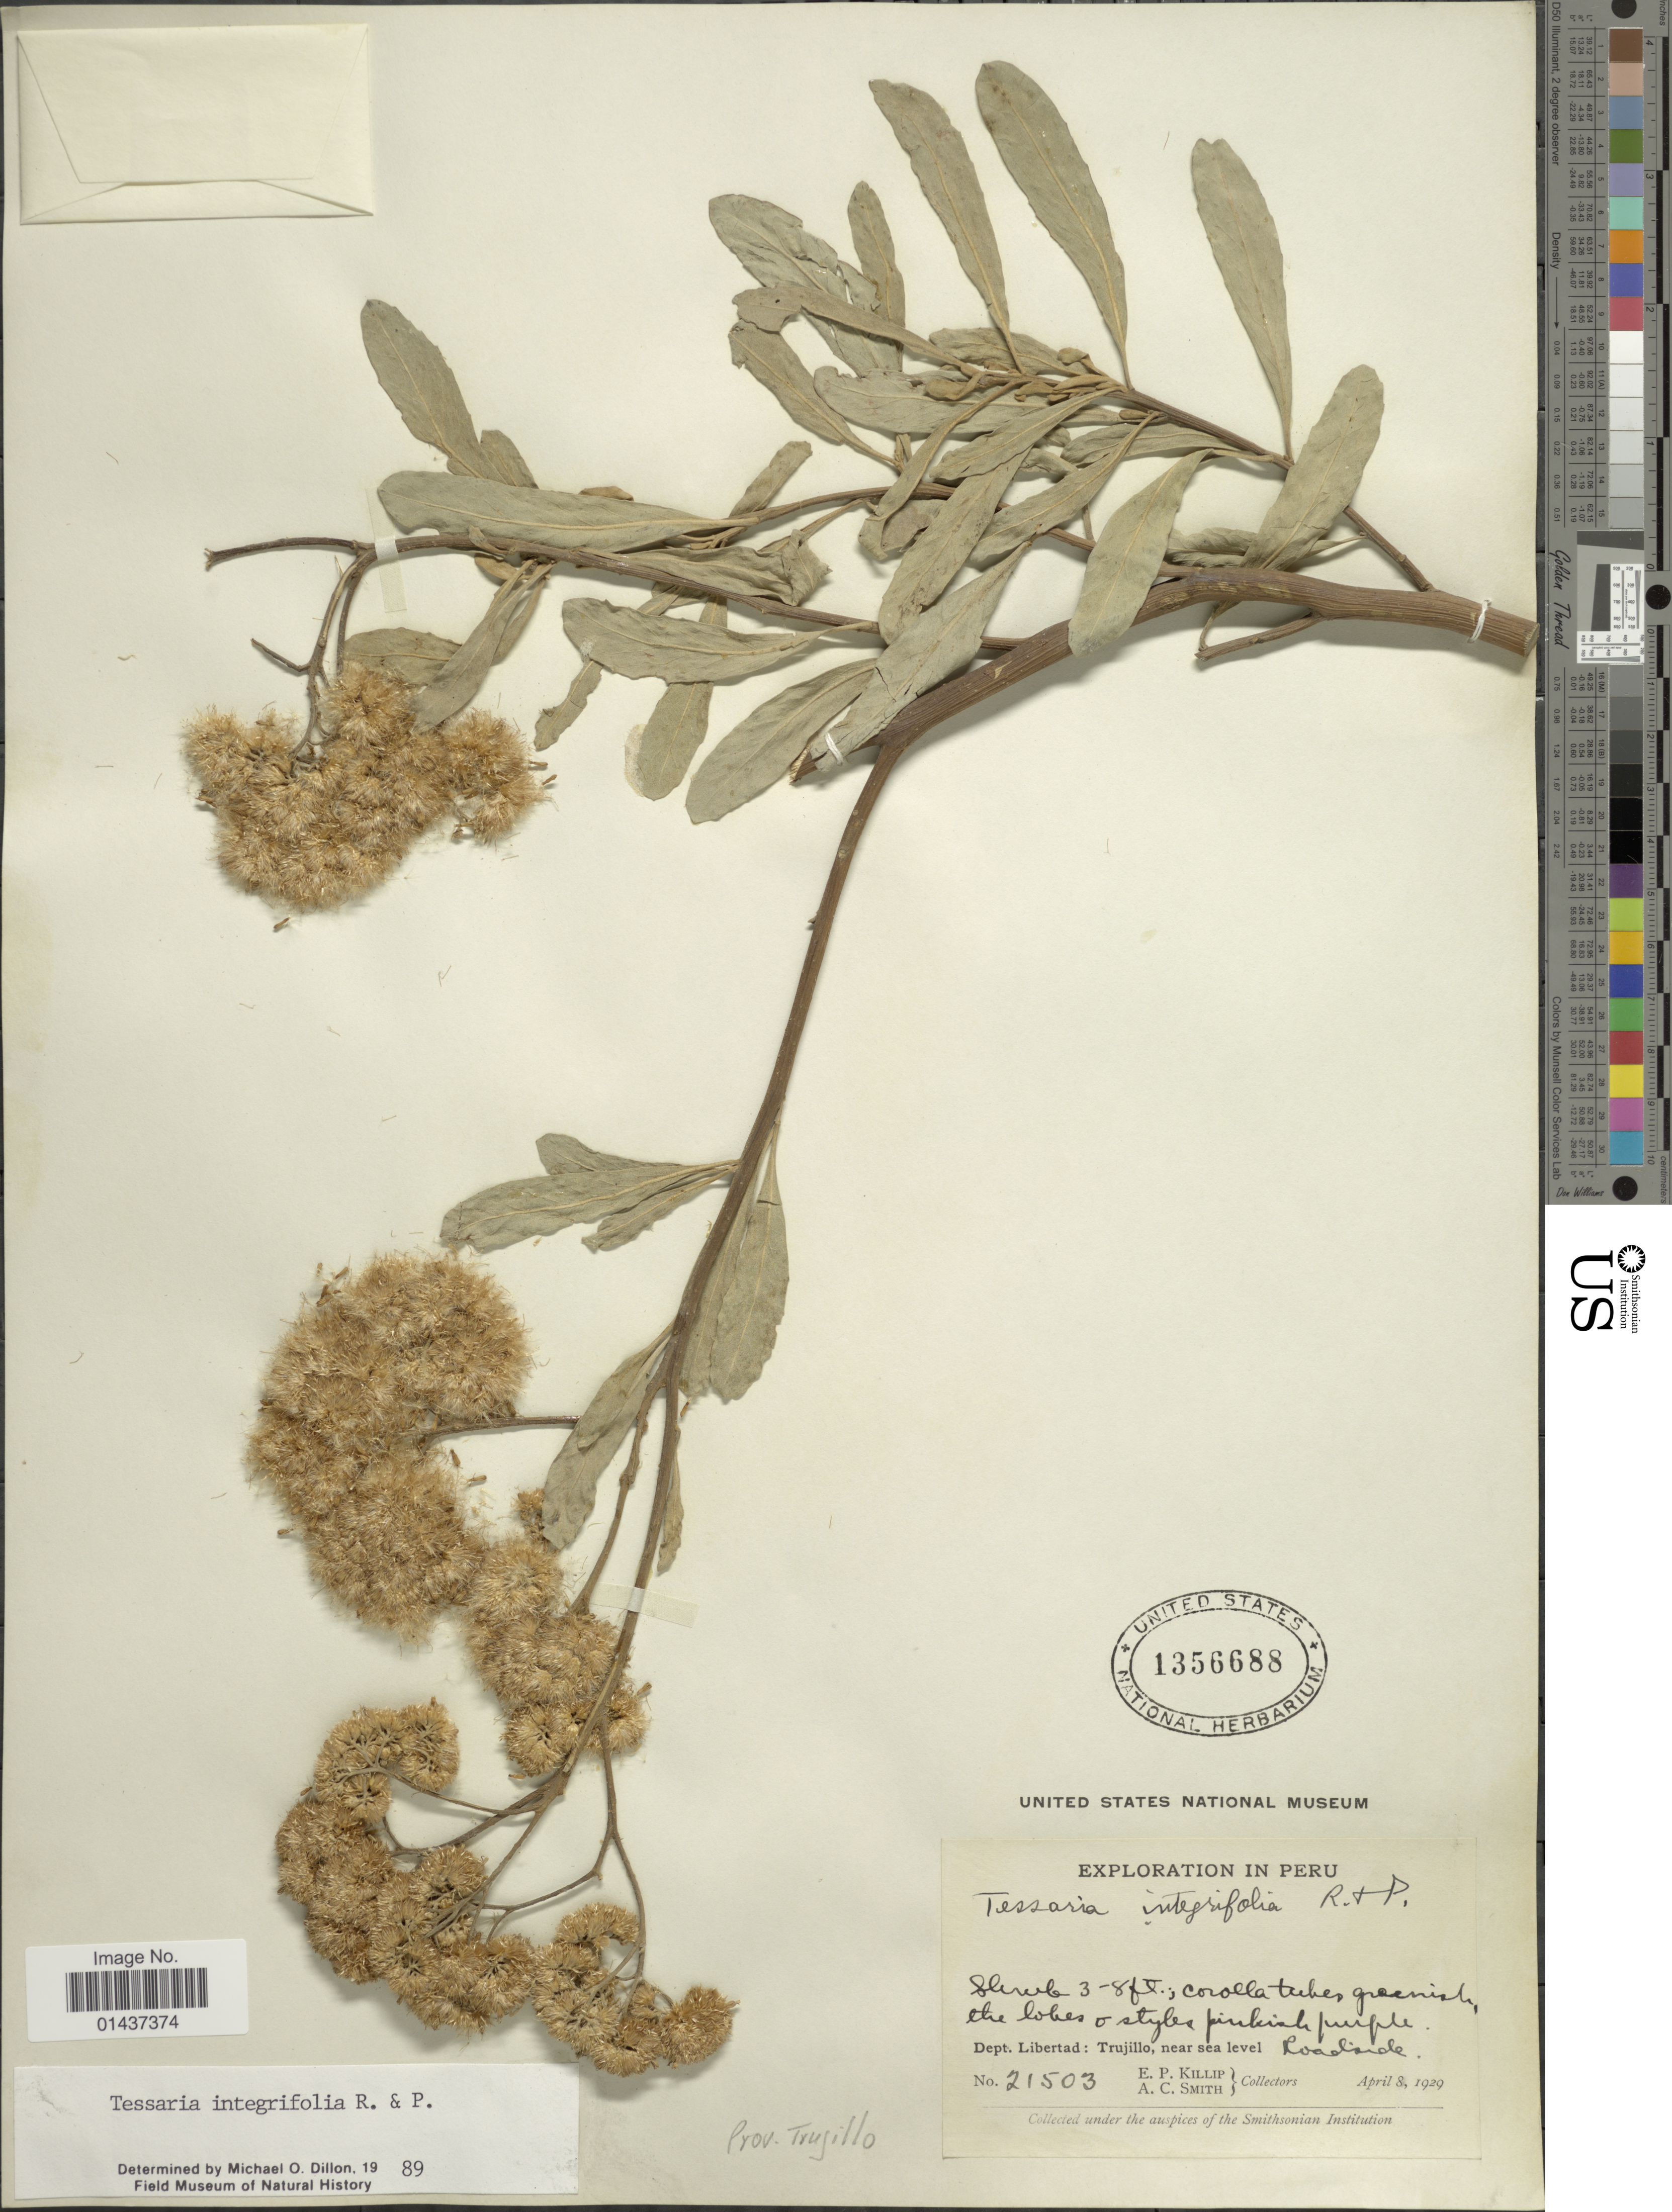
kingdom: Plantae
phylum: Tracheophyta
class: Magnoliopsida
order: Asterales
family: Asteraceae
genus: Tessaria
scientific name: Tessaria integrifolia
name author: Ruiz & Pav.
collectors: E. P. Killip & A. C. Smith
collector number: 21503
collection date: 1929-04-08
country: Peru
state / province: La Libertad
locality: Dept. Libertad: Trujilo, Roadside, Prov. Trujillo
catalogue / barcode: US 1356688